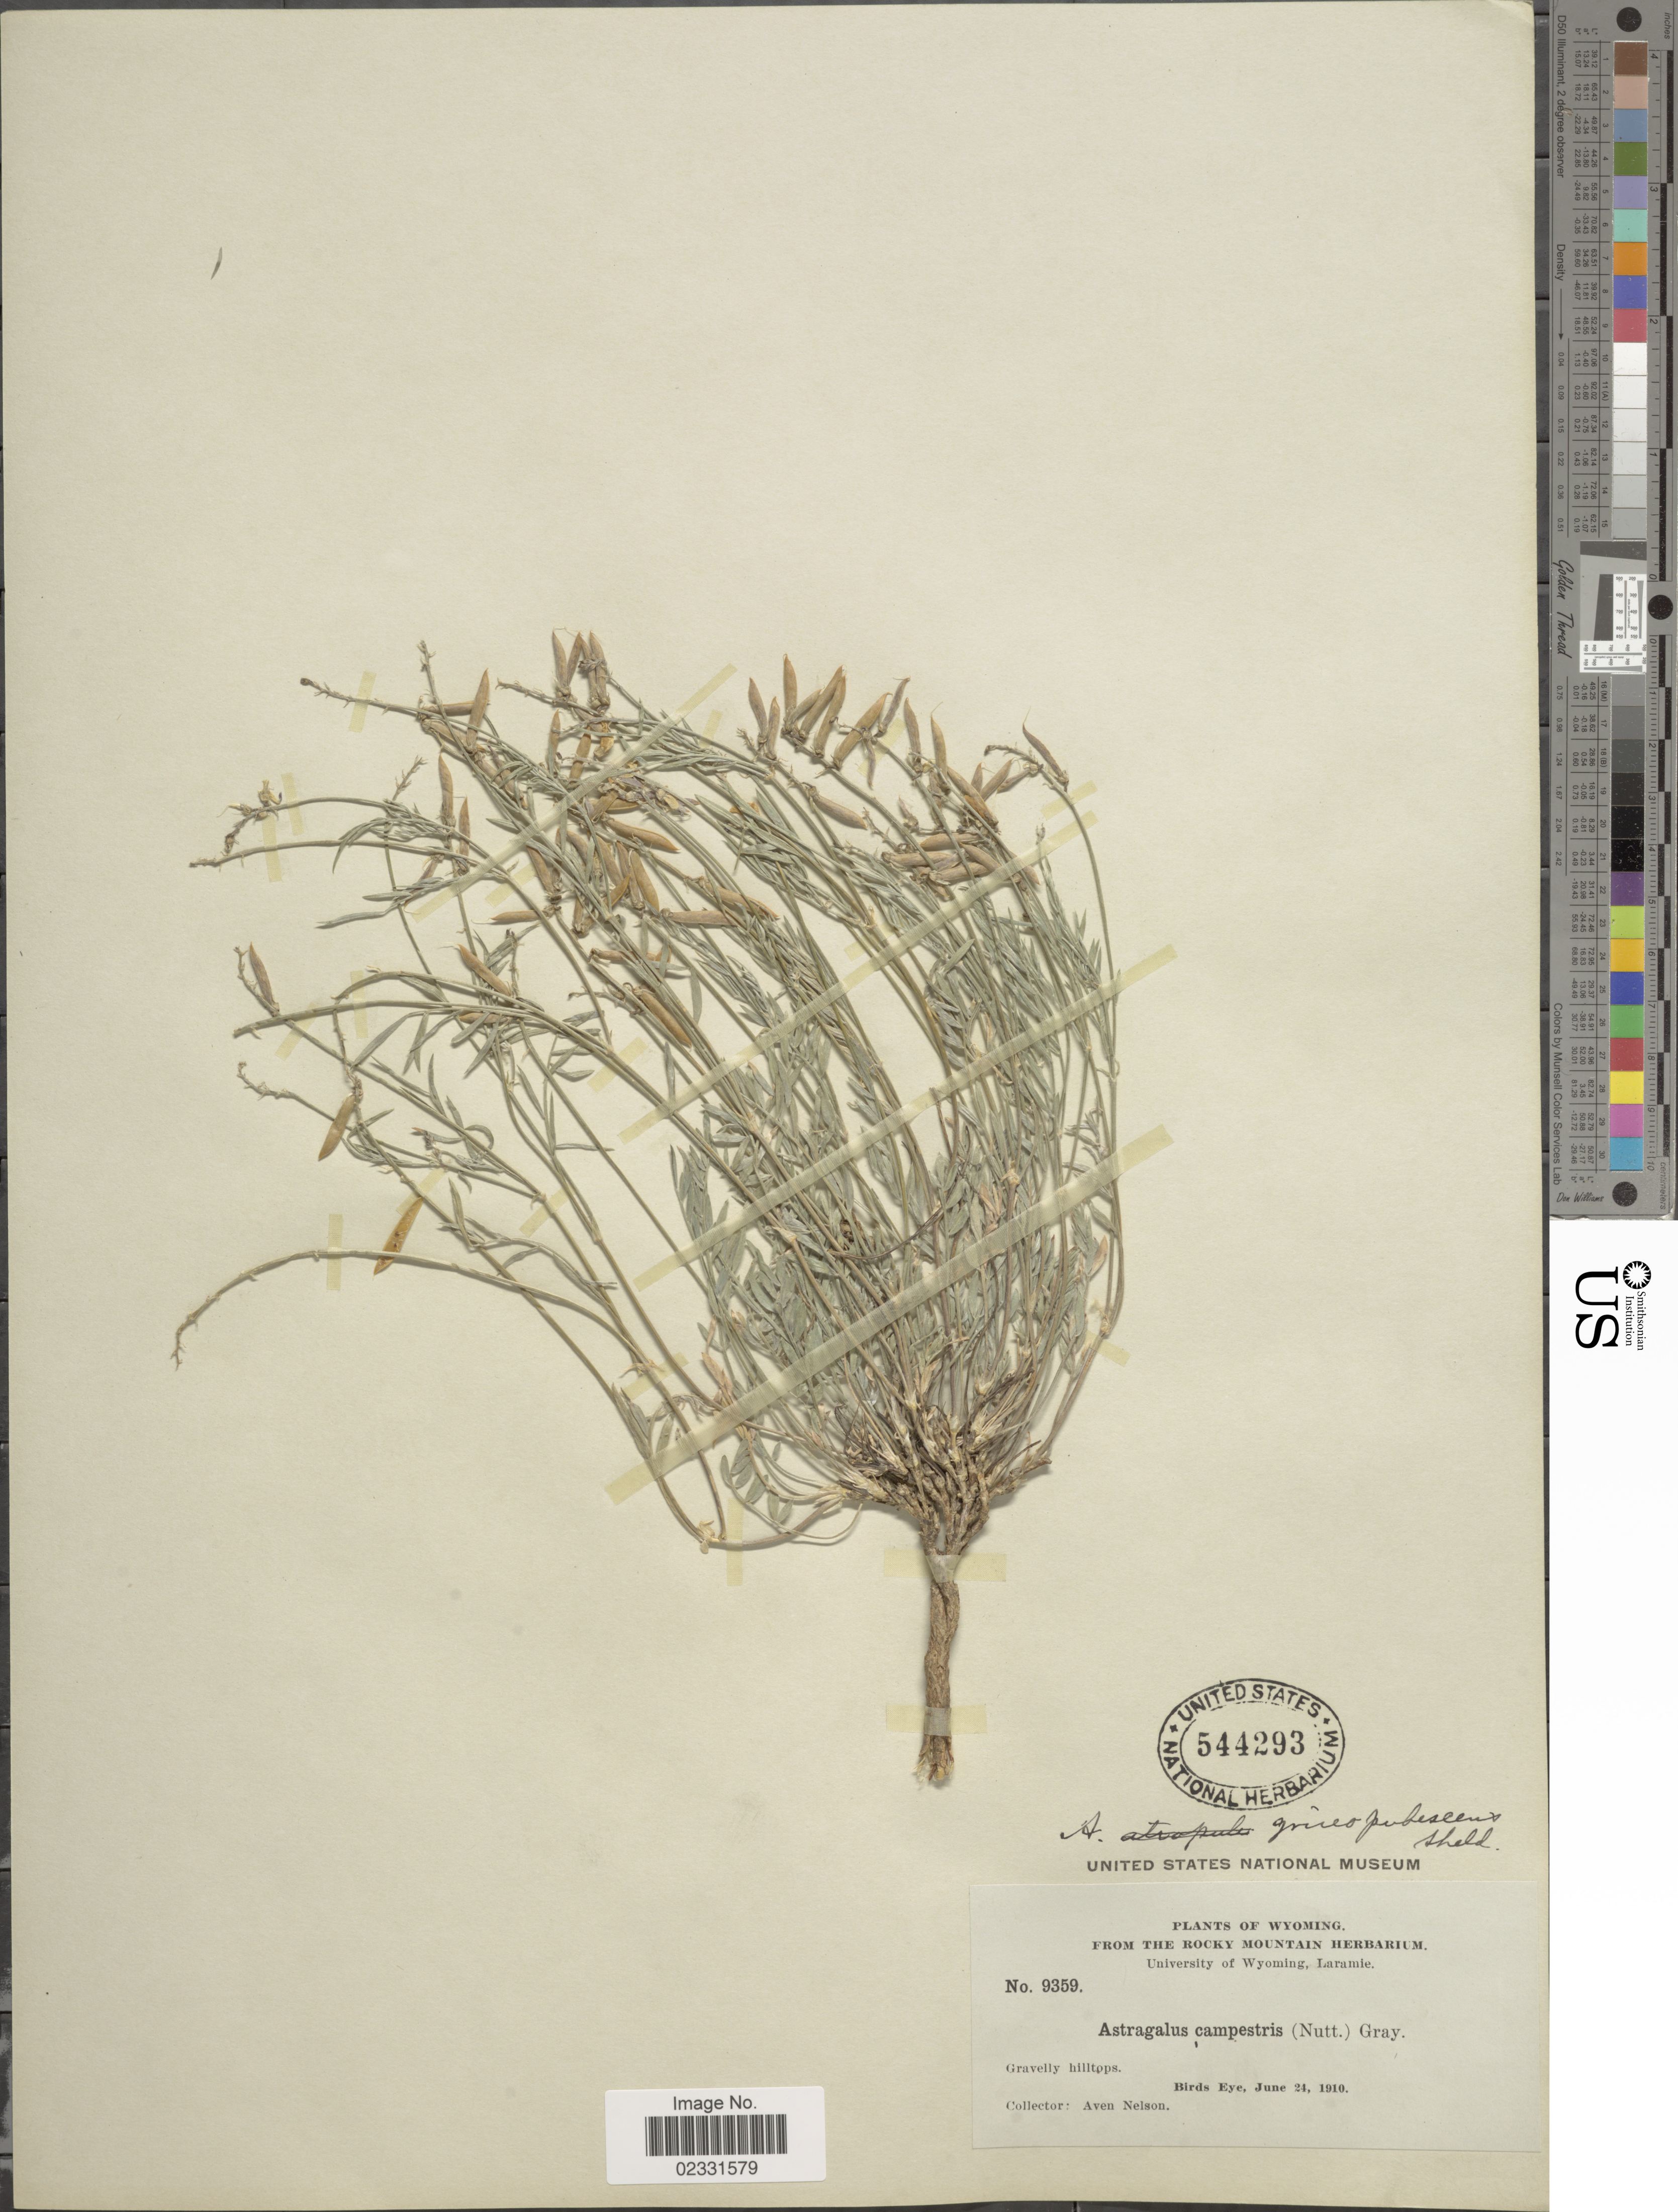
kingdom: Plantae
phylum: Tracheophyta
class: Magnoliopsida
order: Fabales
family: Fabaceae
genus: Astragalus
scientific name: Astragalus griseopubescens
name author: E. Sheld.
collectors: A. Nelson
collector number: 9359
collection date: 1910-06-24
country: United States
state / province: Wyoming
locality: Birds Eye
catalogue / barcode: US 544293